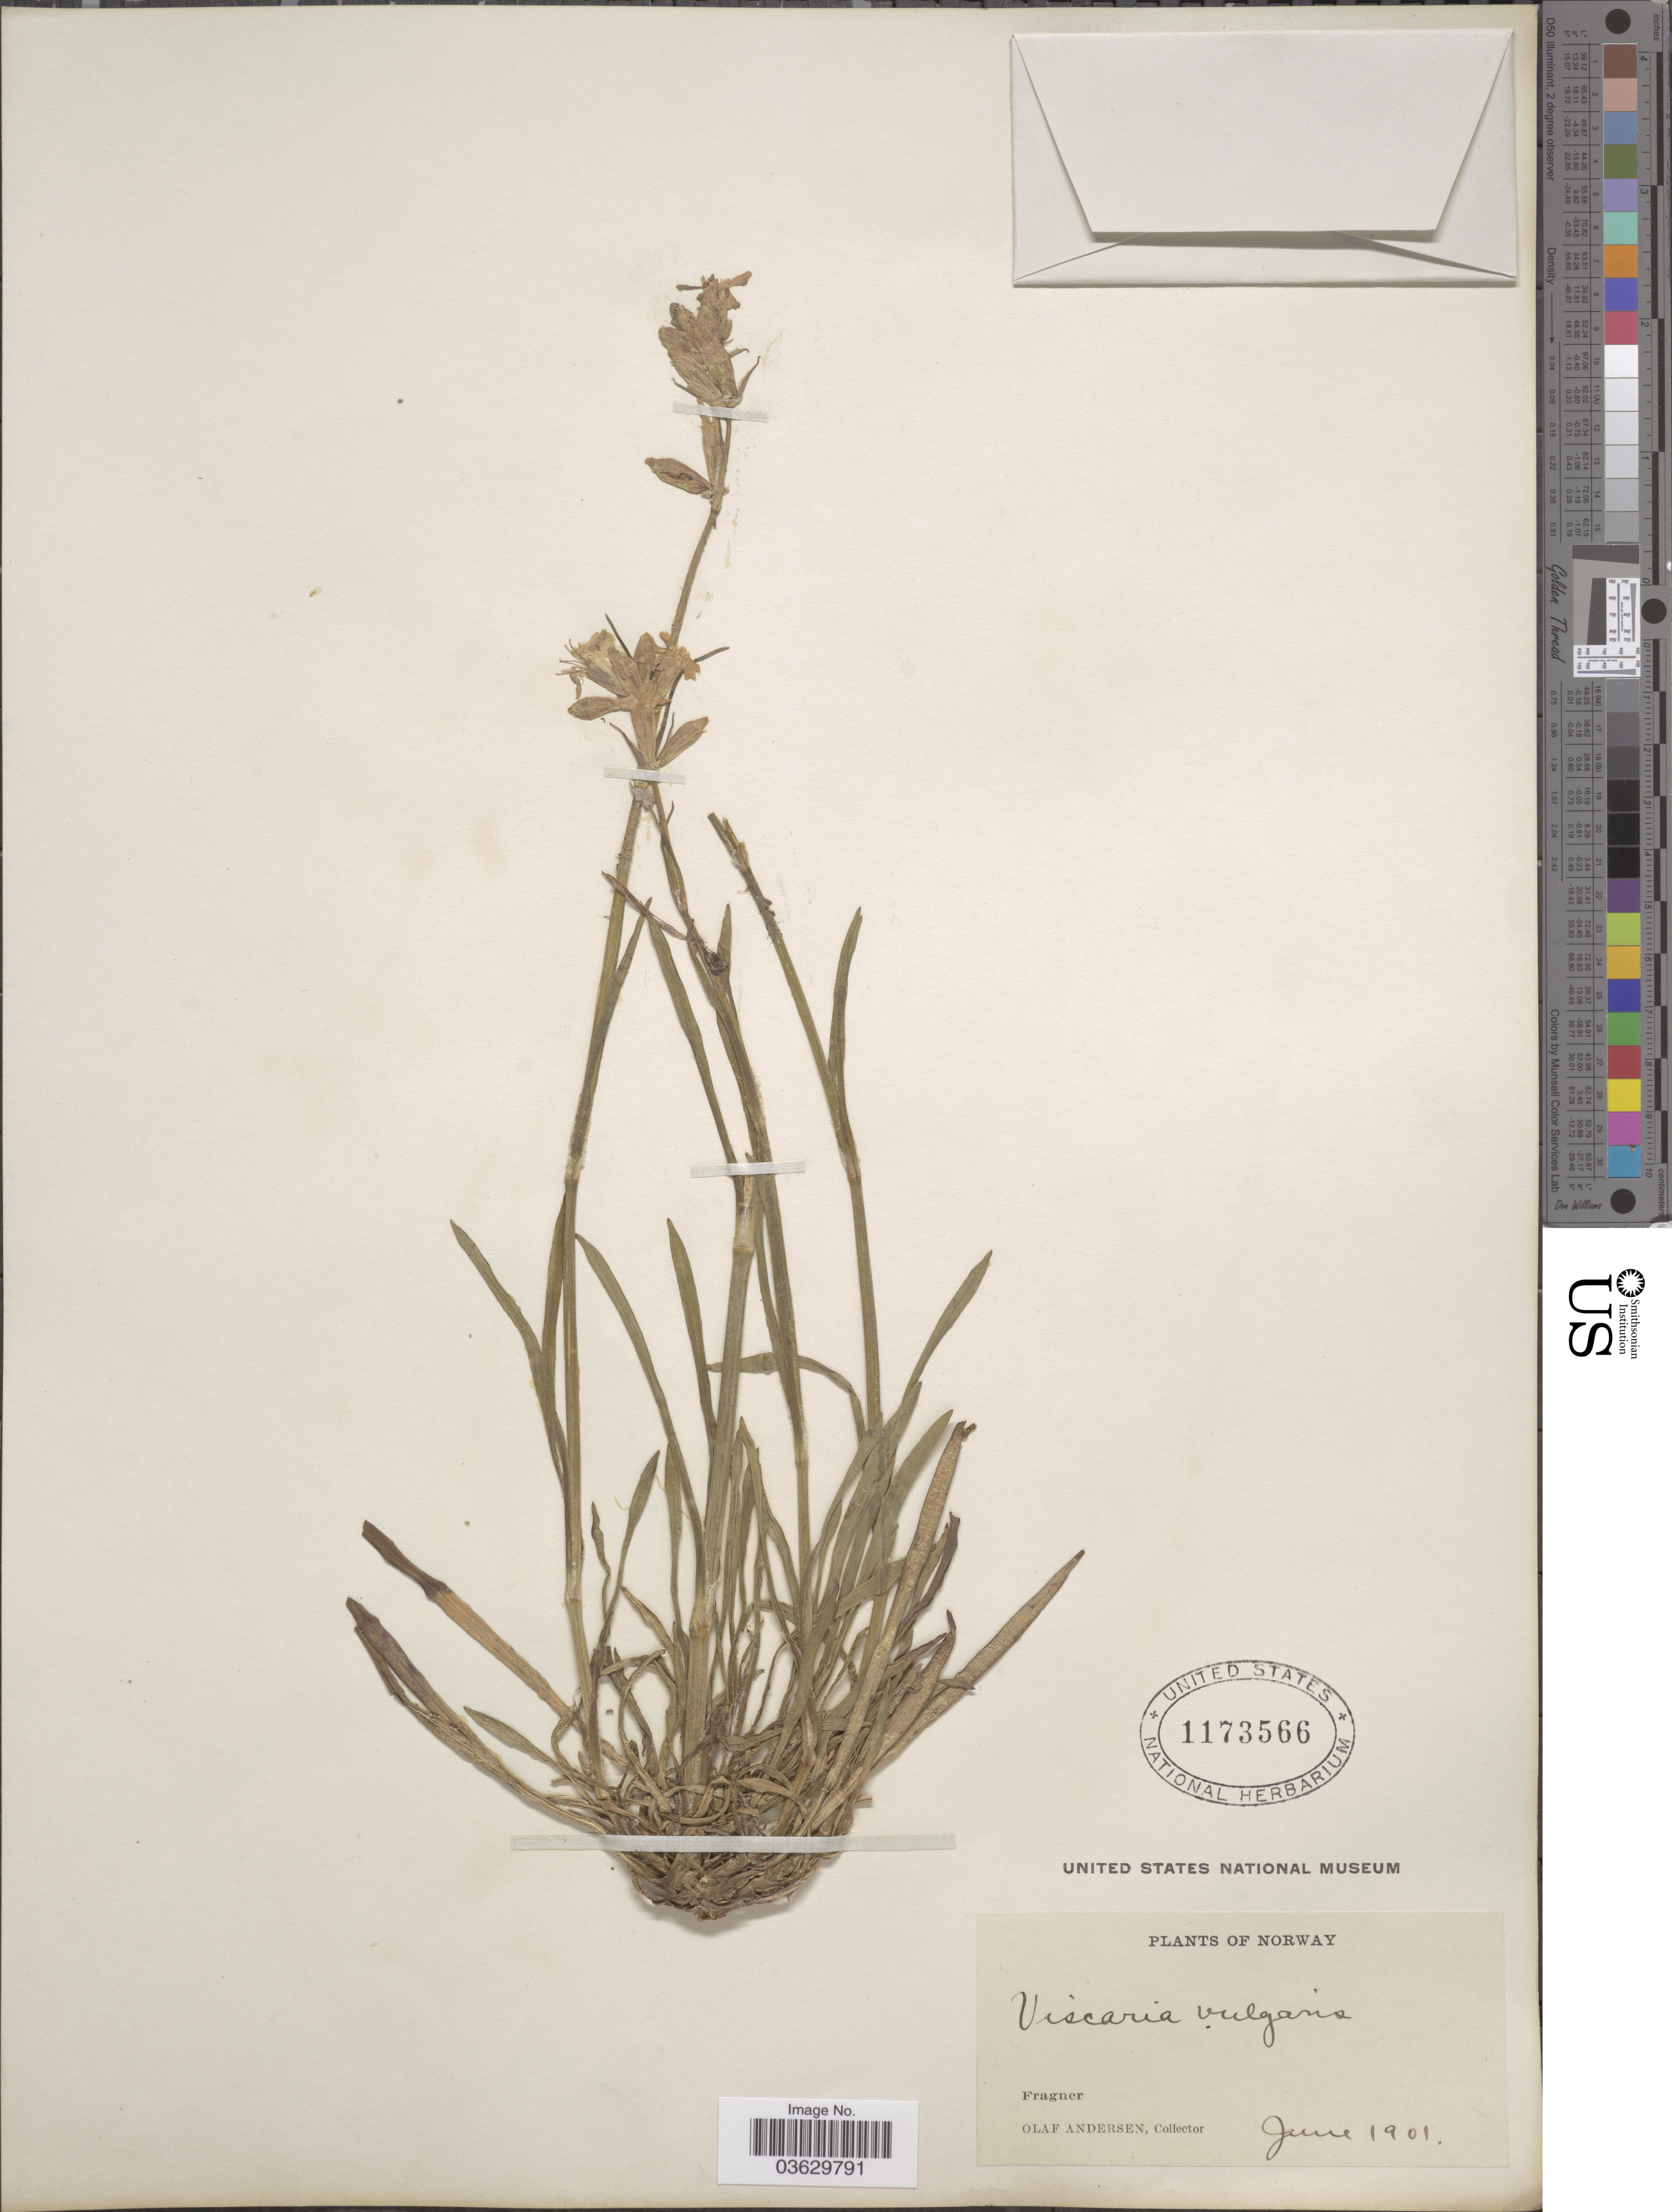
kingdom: Plantae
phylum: Tracheophyta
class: Magnoliopsida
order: Caryophyllales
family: Caryophyllaceae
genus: Viscaria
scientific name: Viscaria vulgaris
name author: Bernh.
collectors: O. Andersen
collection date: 1901-06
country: Norway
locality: Fragner.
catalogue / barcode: US 1173566